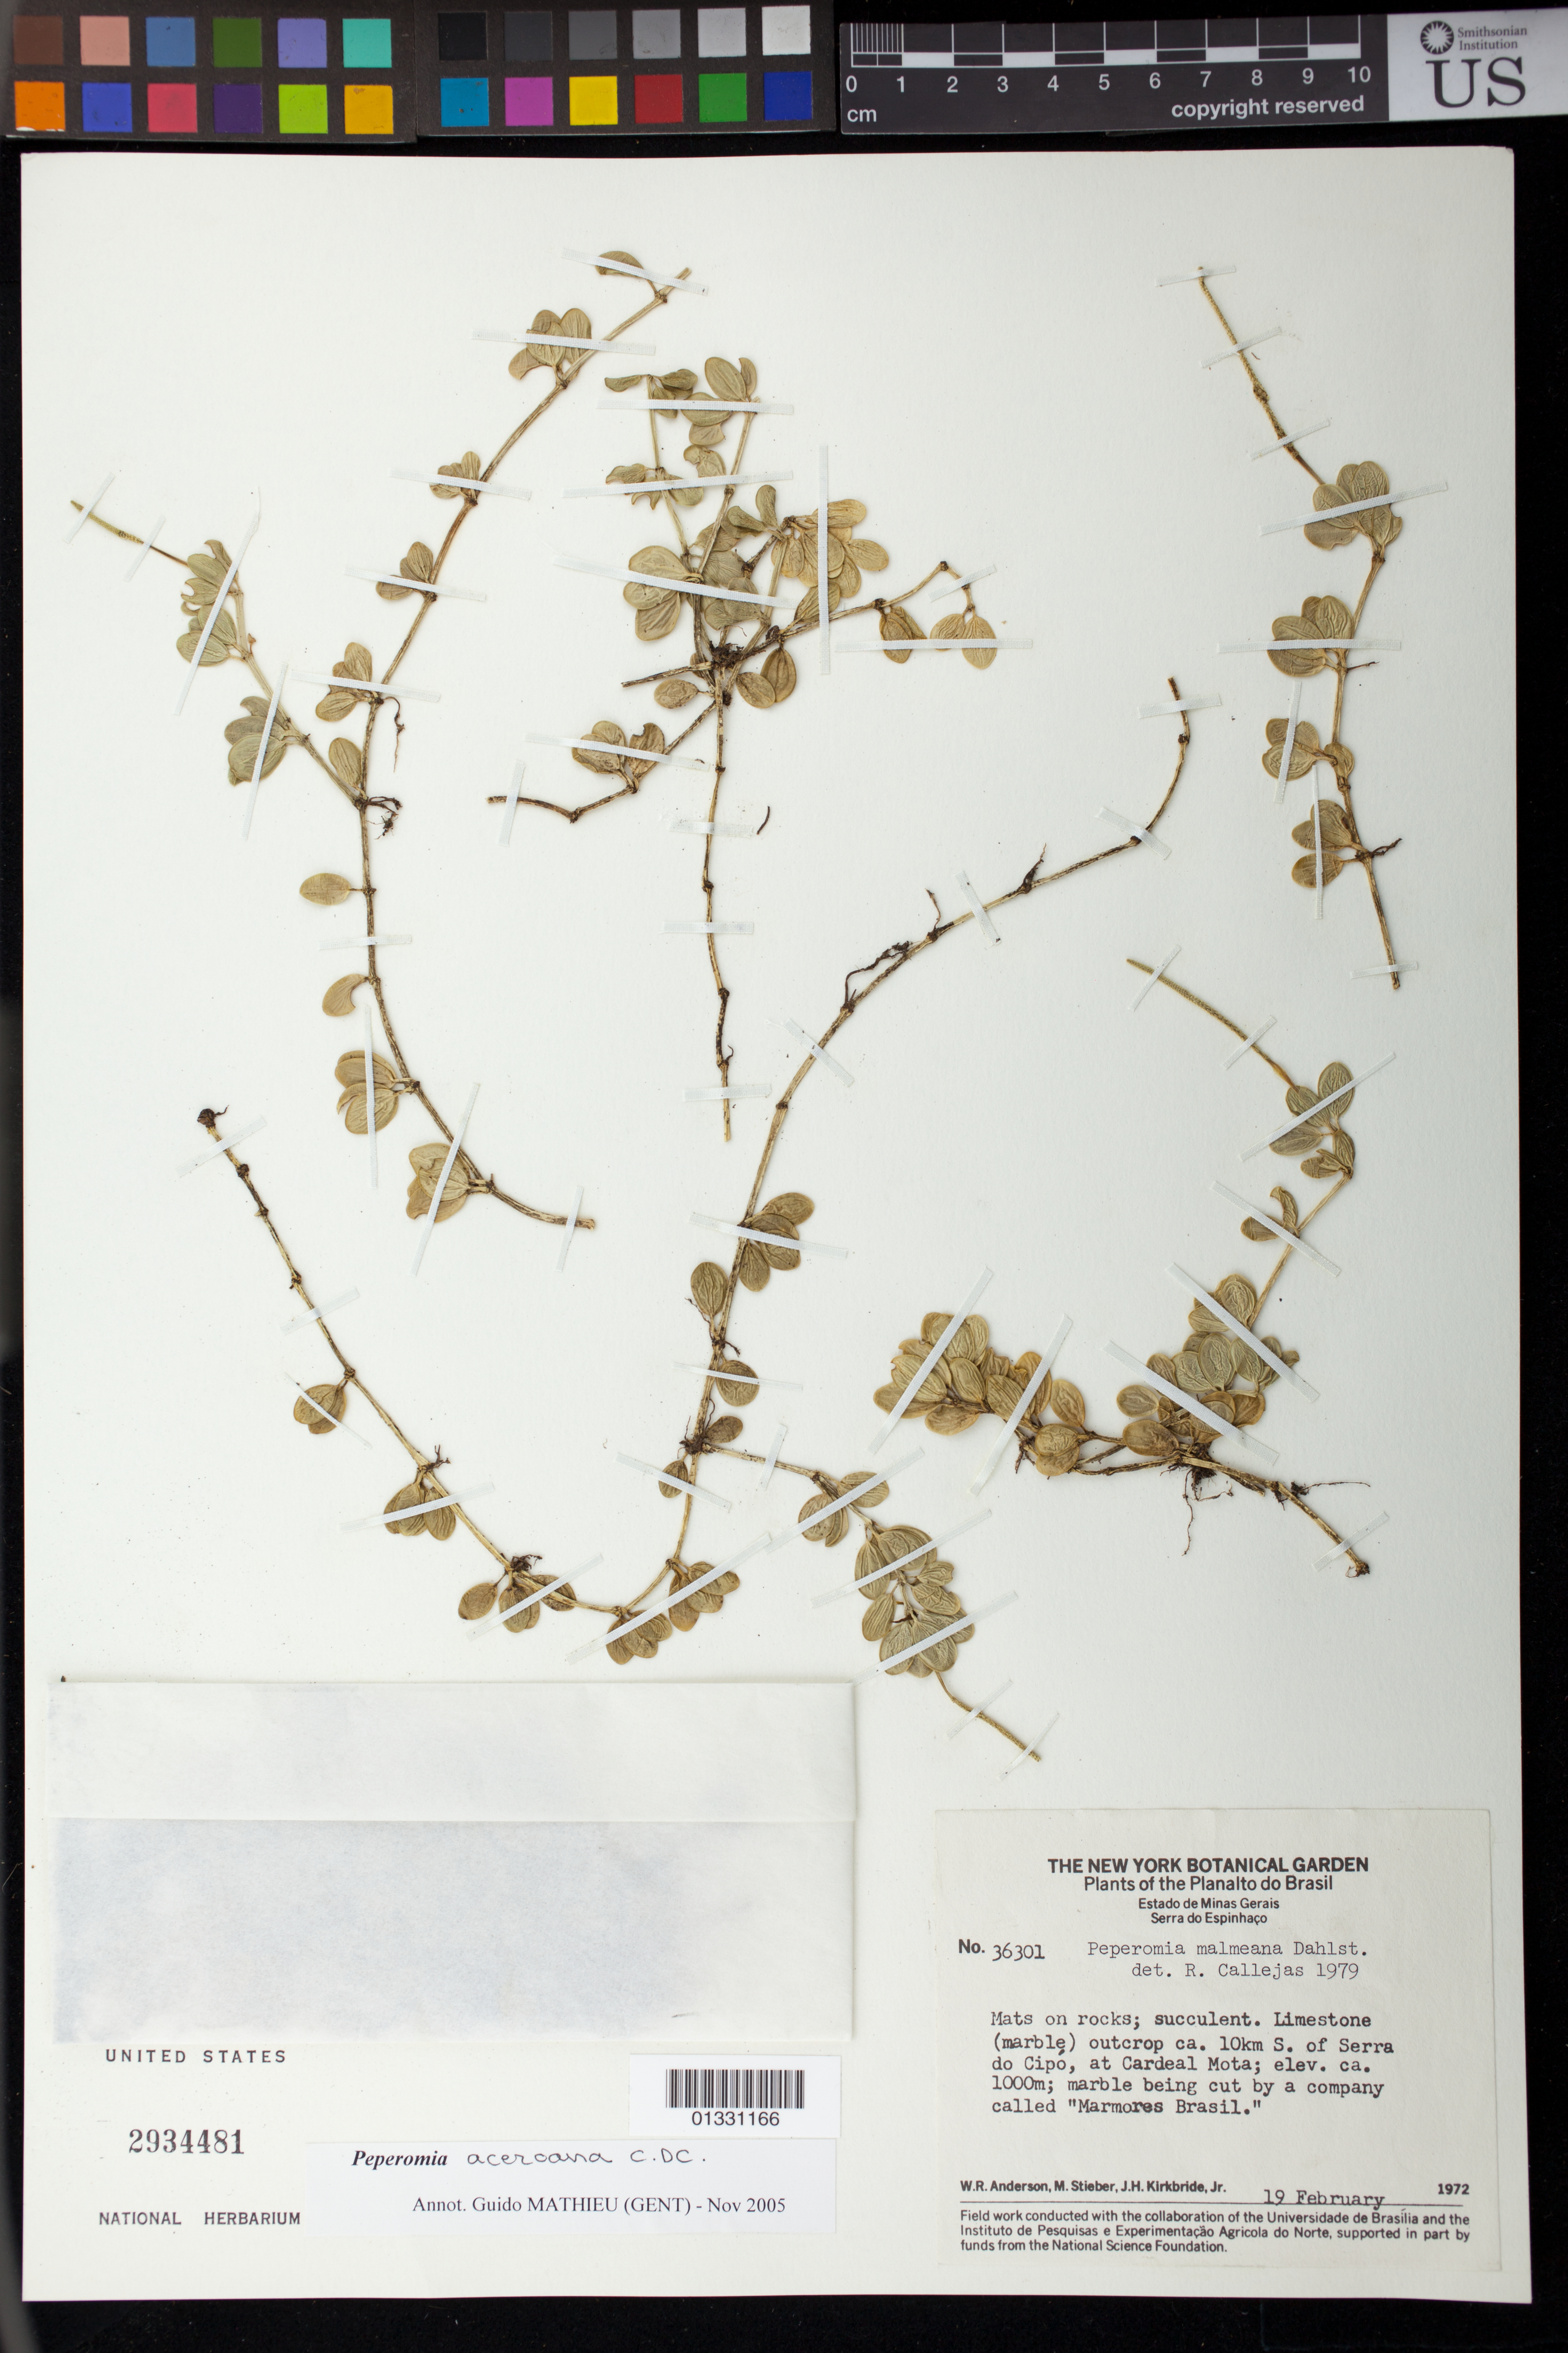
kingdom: Plantae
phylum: Tracheophyta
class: Magnoliopsida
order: Piperales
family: Piperaceae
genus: Peperomia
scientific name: Peperomia aceroana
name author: C. DC.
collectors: W. Anderson, M. T. Stieber & J. H. Kirkbride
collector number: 36301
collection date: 1972-02-19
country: Brazil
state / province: Minas Gerais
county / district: Santana do Riacho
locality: Serra do Espinhaço. Ca. 10 km S of Serra do Cipó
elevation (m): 1000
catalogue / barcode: US 2934481